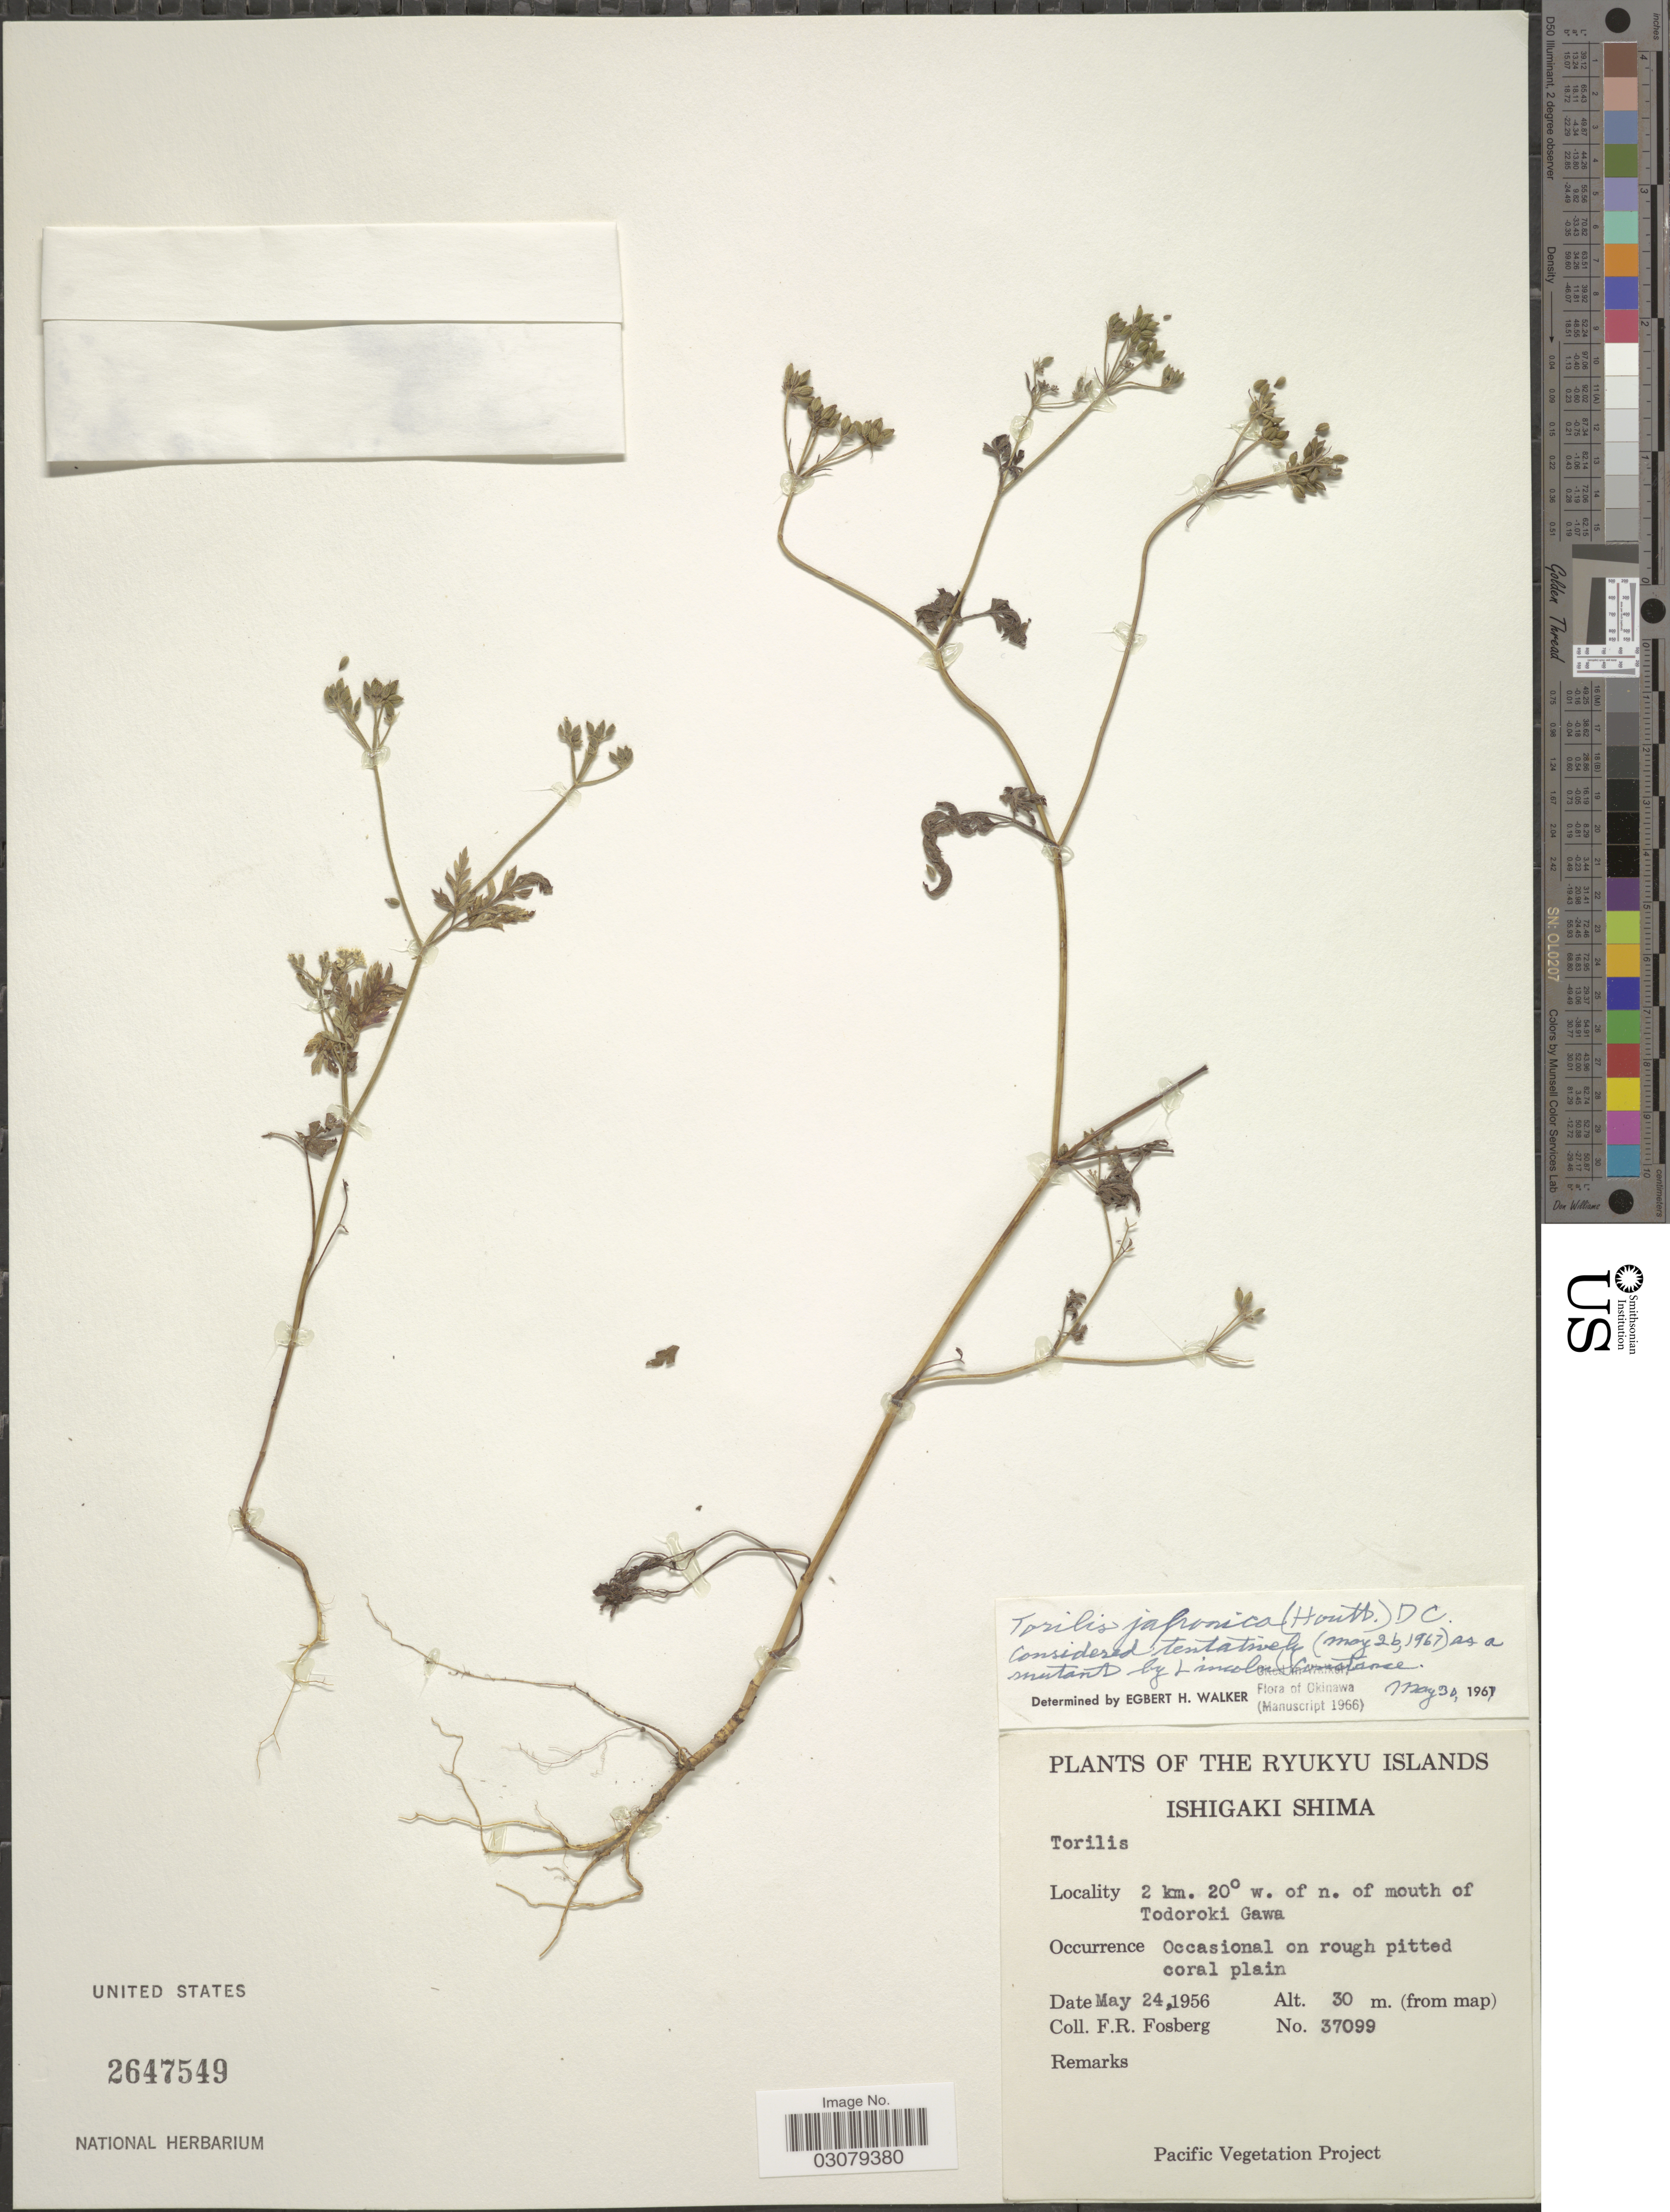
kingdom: Plantae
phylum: Tracheophyta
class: Magnoliopsida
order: Apiales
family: Apiaceae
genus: Torilis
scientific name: Torilis japonica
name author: (Houtt.) DC.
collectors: F. R. Fosberg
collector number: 37099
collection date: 1956-05-24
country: Japan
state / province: Okinawa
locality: The Ryukyu Islands. Ishigaki Shima, 2 km. 20° w. of n. of mouth of Todoroki Gawa.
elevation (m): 30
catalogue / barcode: US 2647549